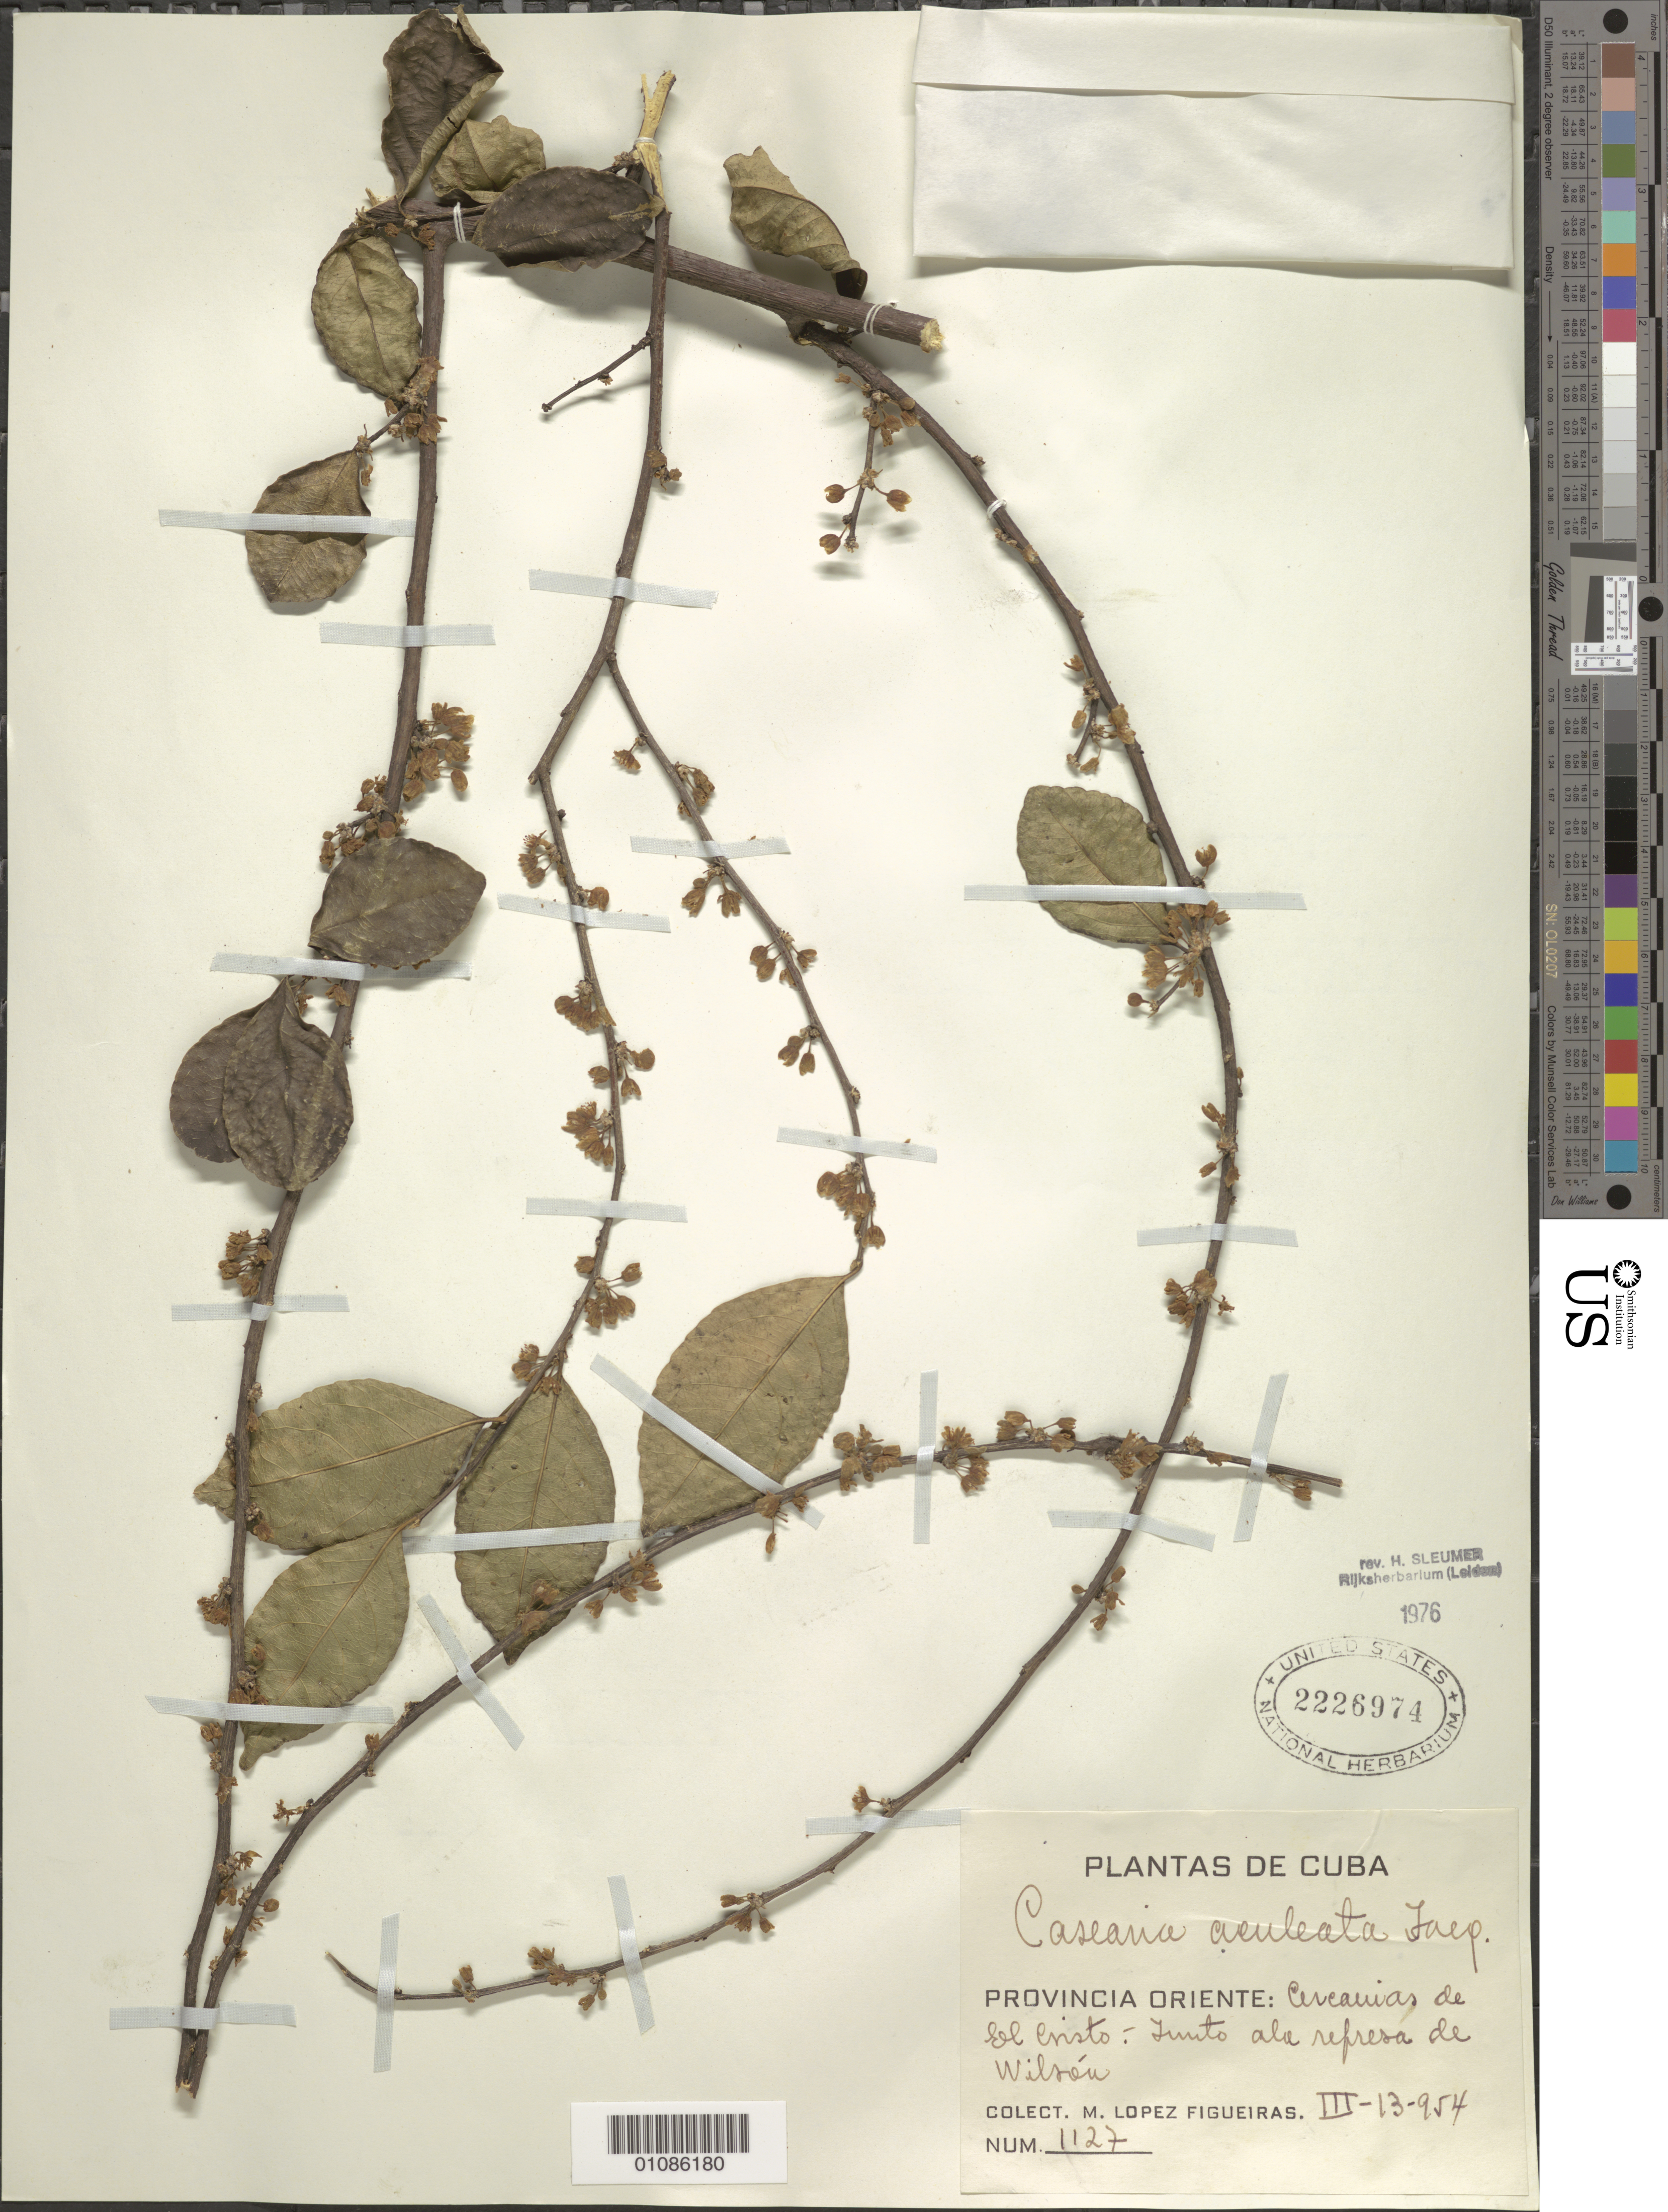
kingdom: Plantae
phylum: Tracheophyta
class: Magnoliopsida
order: Malpighiales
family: Salicaceae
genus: Casearia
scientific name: Casearia aculeata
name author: Jacq.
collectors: M. López Figueiras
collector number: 1127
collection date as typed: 13 Mar 1954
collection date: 1954-03-13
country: Cuba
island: Cuba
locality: Oriente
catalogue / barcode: US 2226974